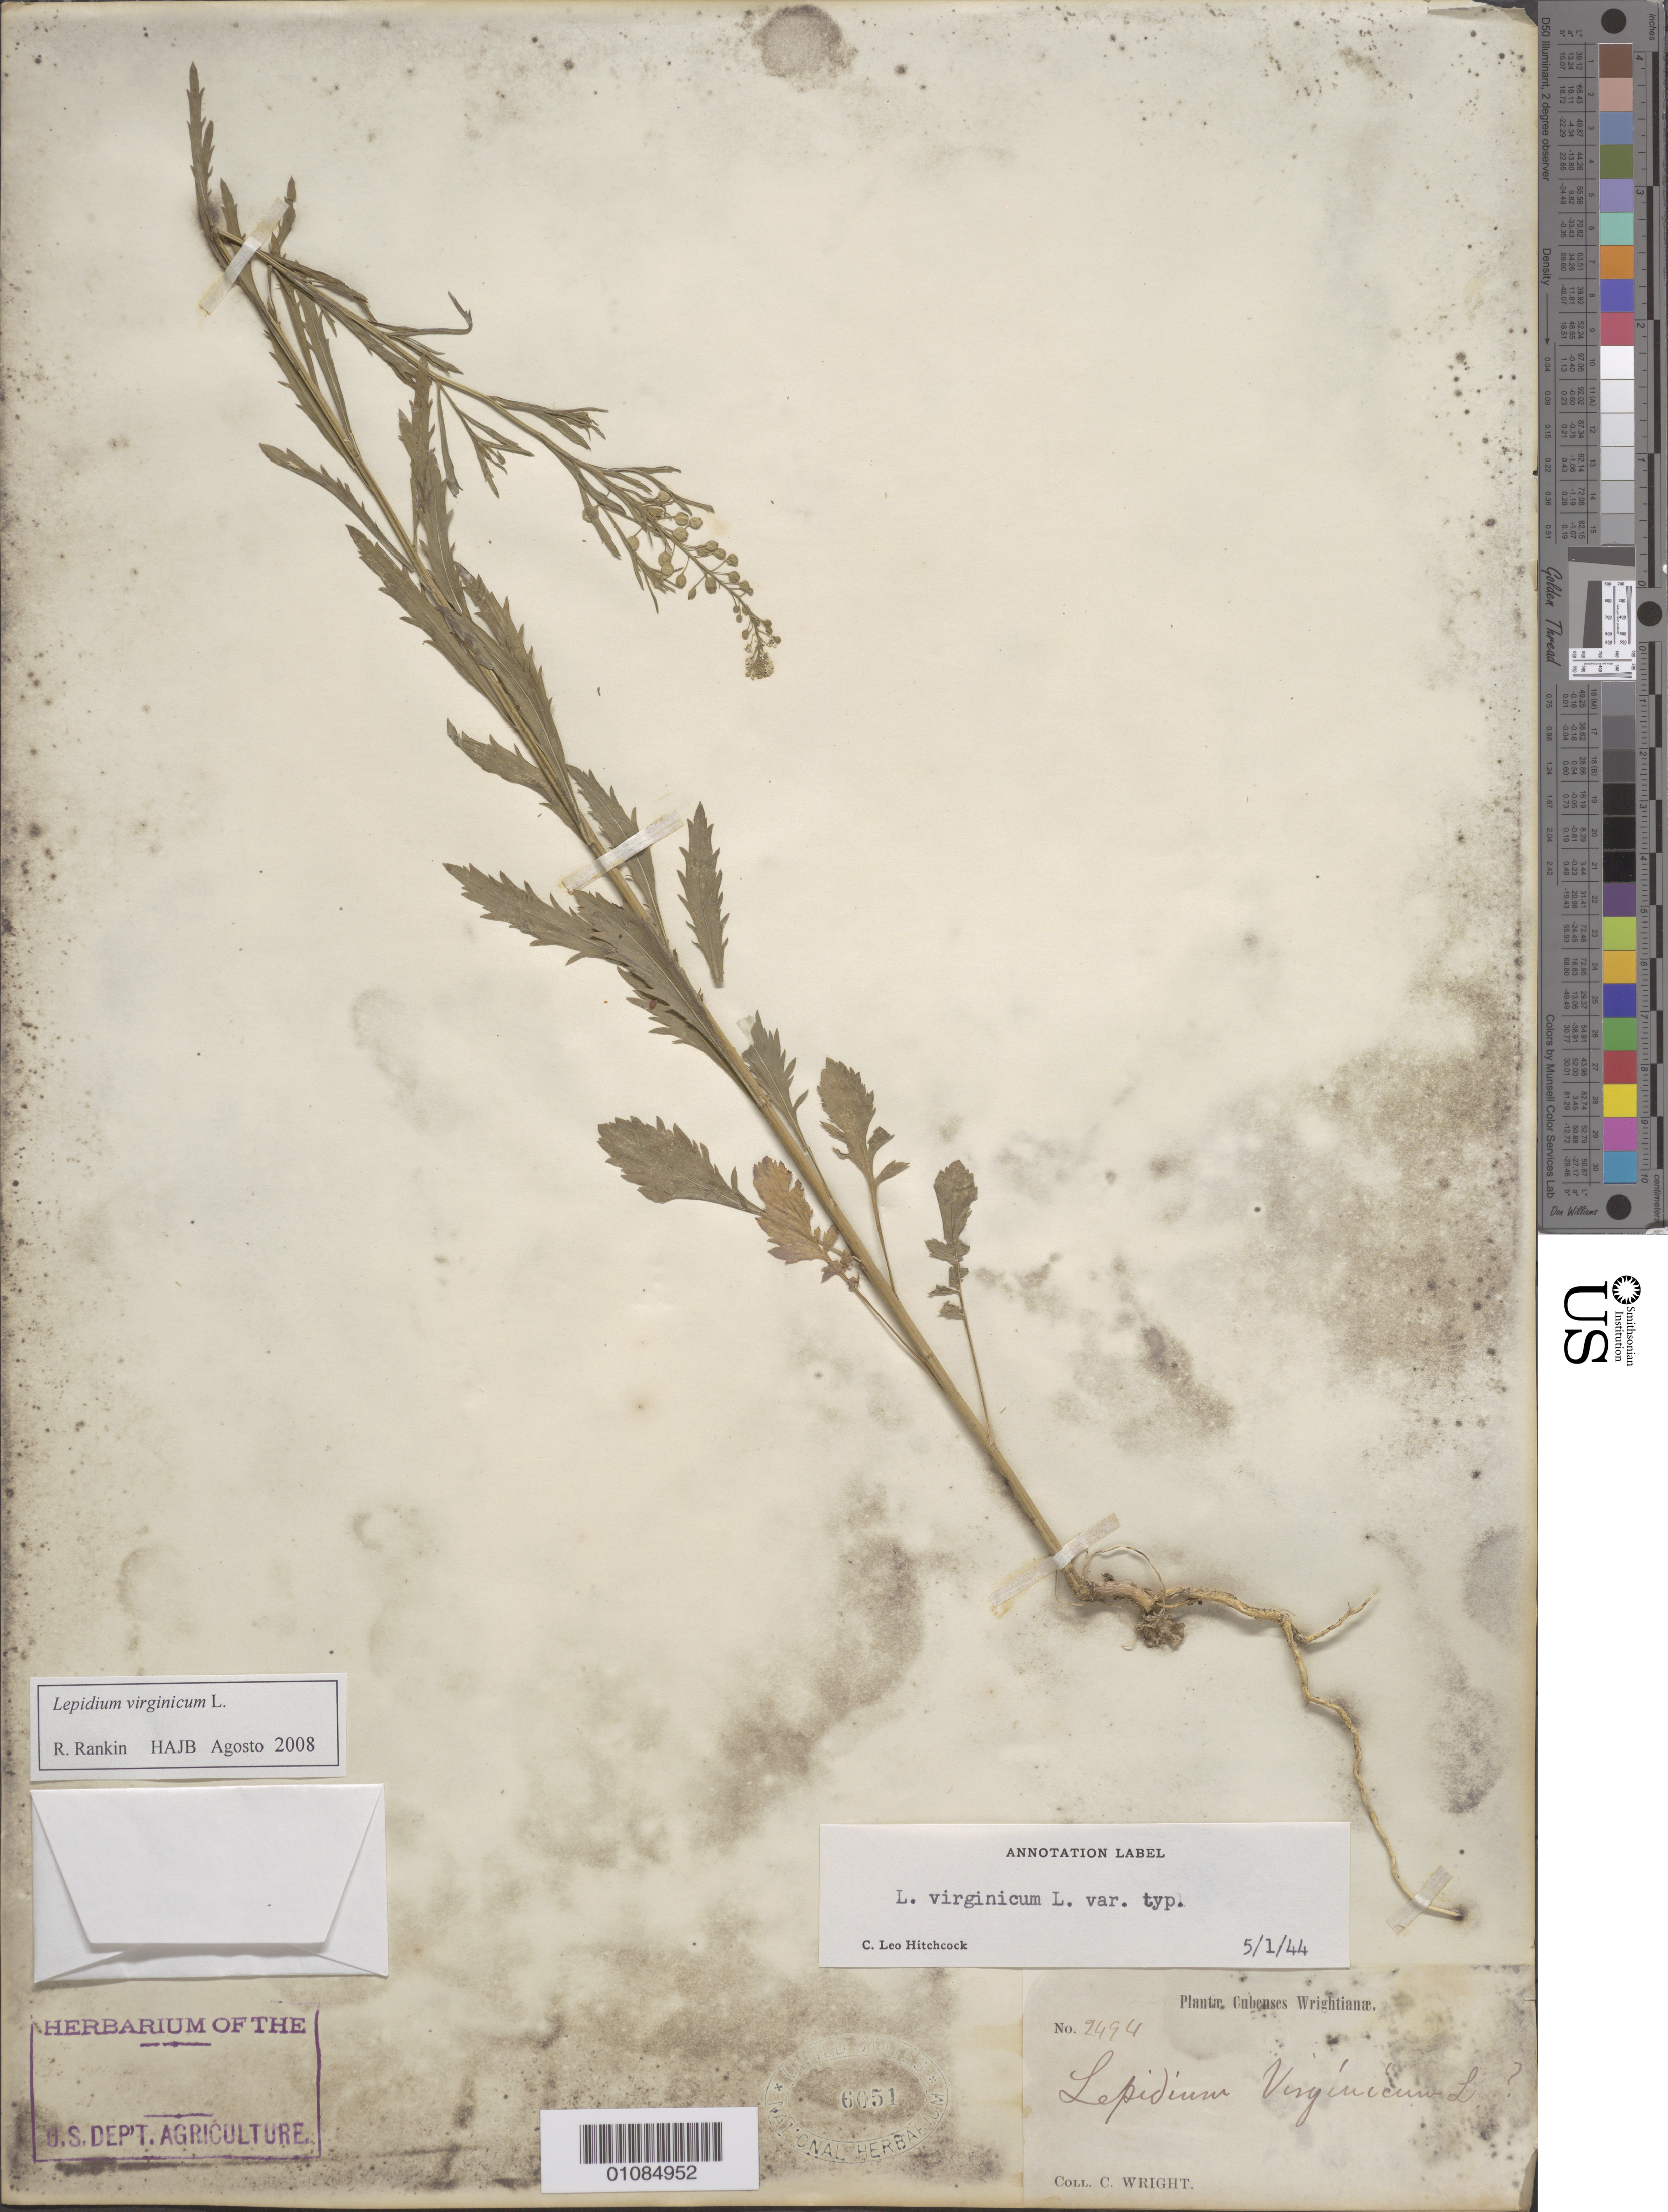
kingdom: Plantae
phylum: Tracheophyta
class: Magnoliopsida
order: Brassicales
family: Brassicaceae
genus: Lepidium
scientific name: Lepidium virginicum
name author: L.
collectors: C. Wright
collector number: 2494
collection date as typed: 1800 to 1899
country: Cuba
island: Cuba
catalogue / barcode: US 6051